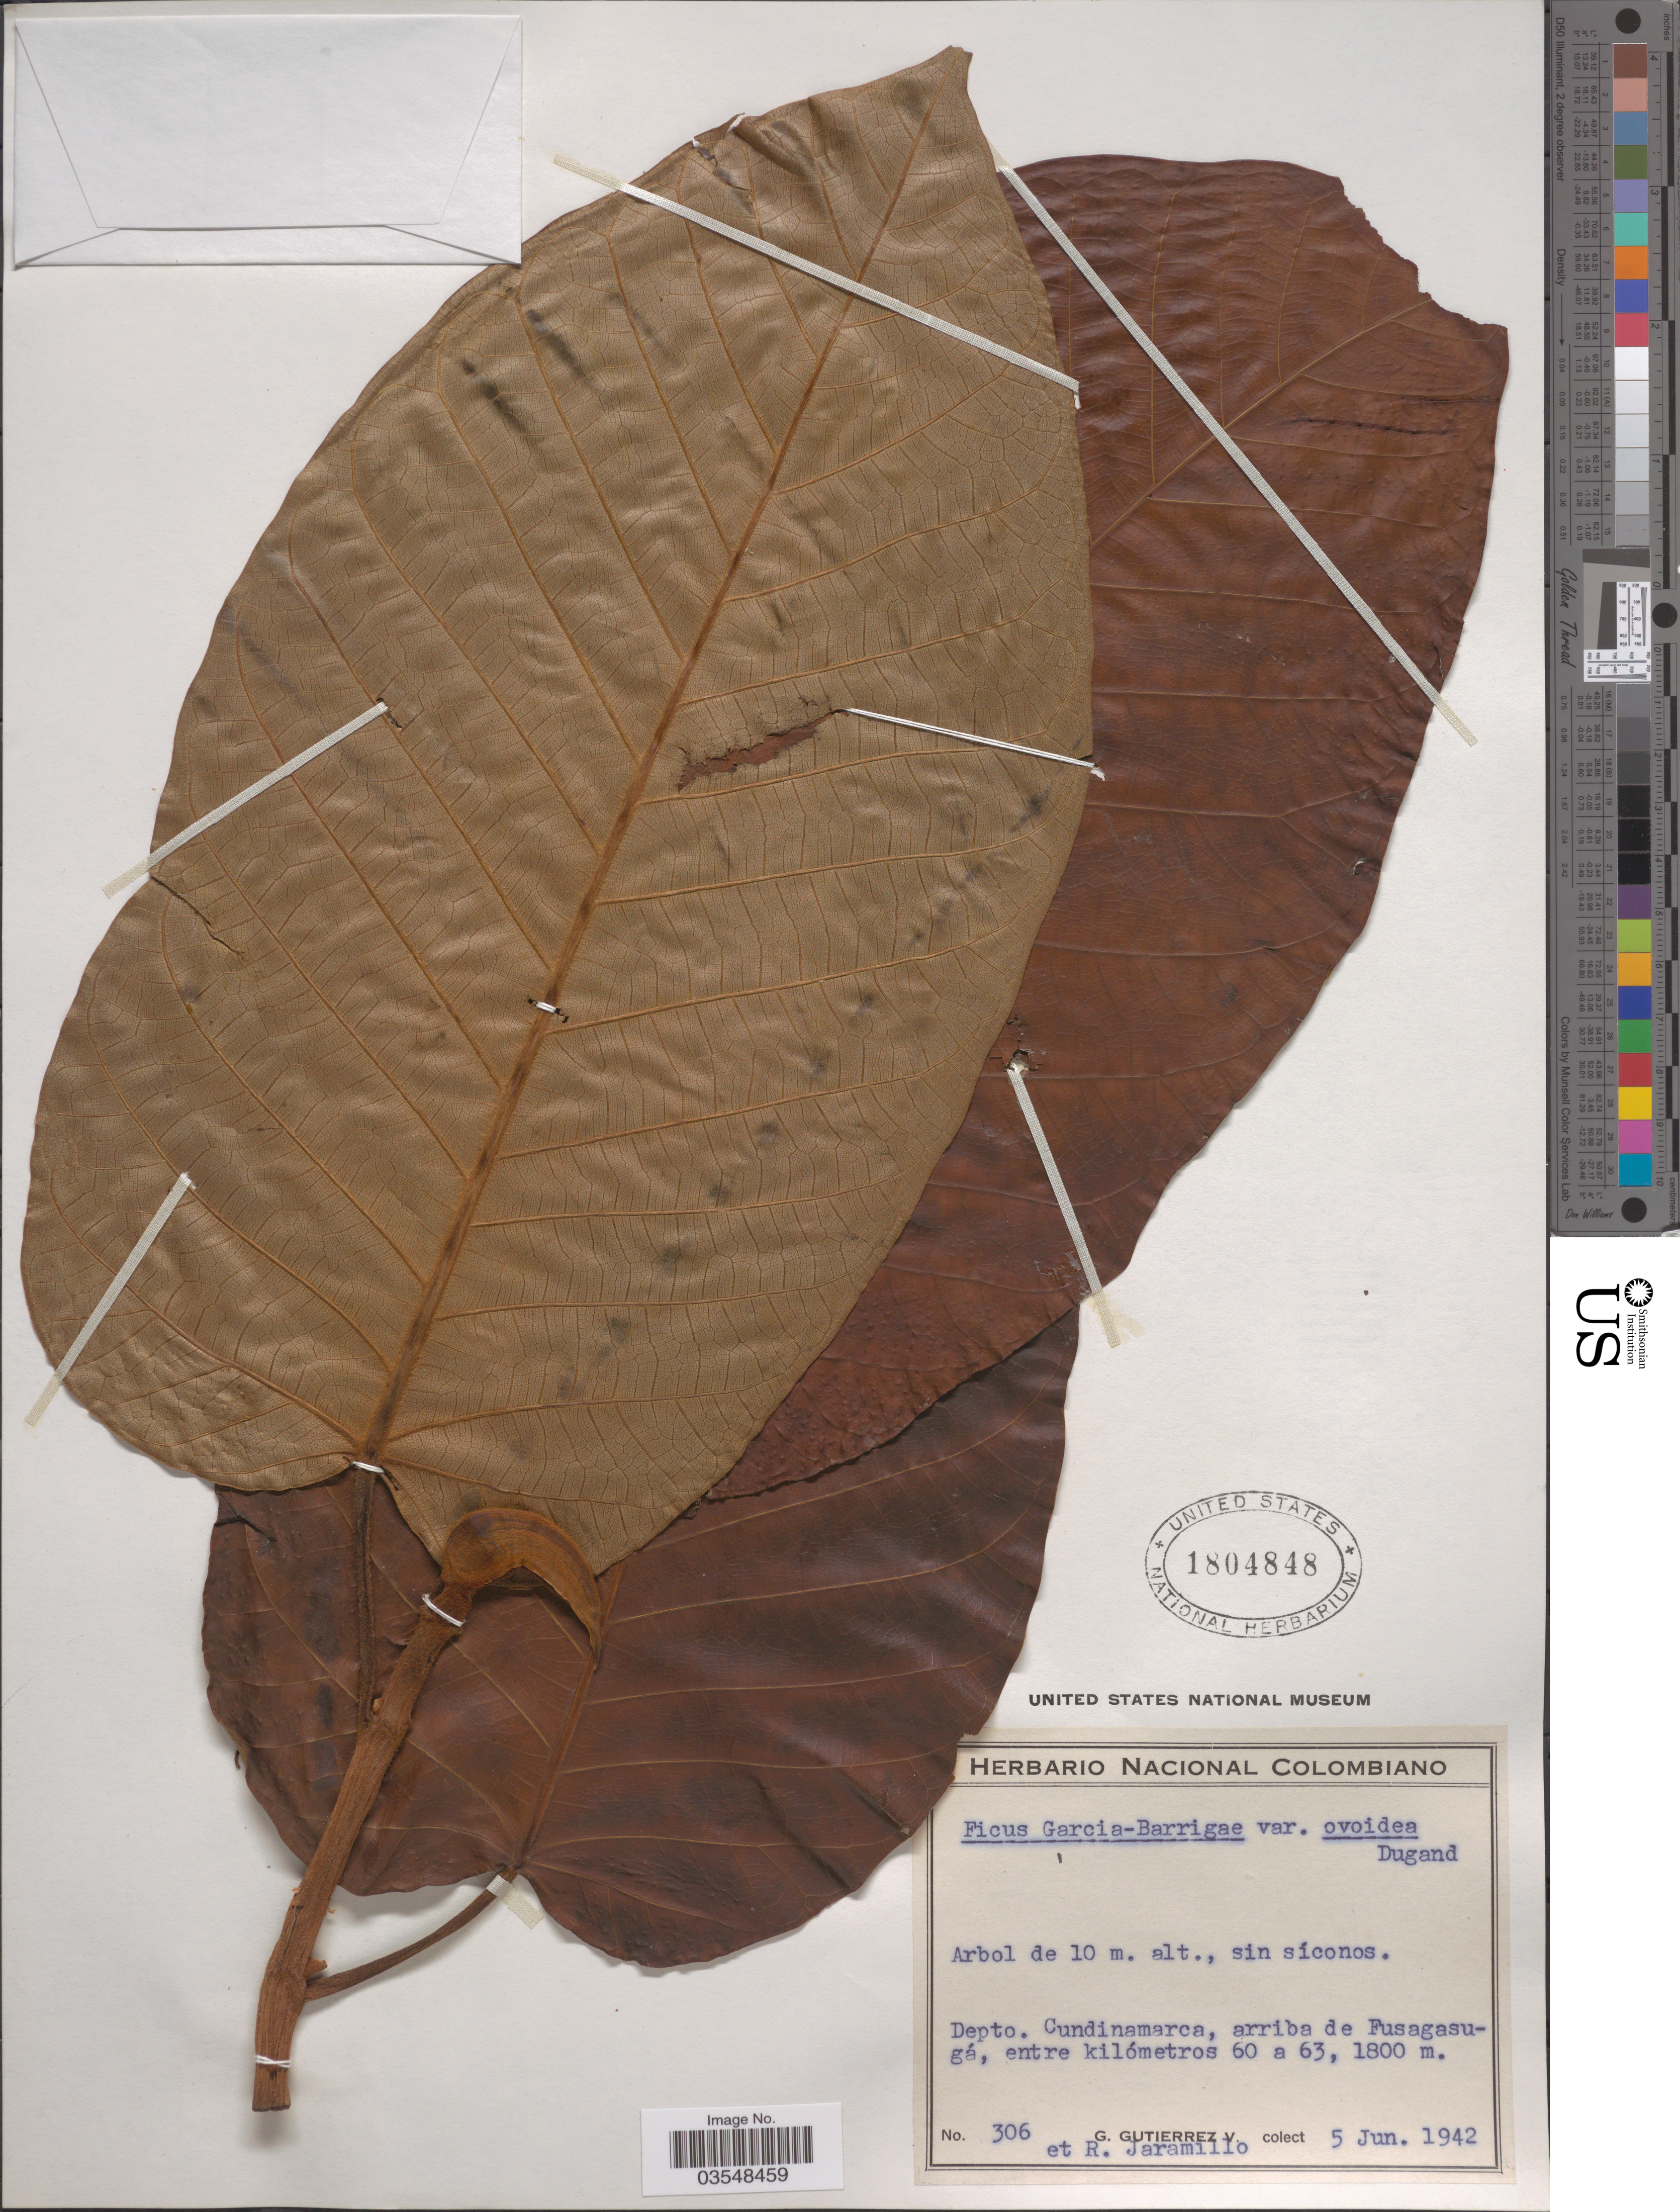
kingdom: Plantae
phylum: Tracheophyta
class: Magnoliopsida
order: Rosales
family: Moraceae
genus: Ficus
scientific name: Ficus garcia-barrigae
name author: Dugand G.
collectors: G. Gutiérrez V. & R. Jaramillo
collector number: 306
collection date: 1942-06-05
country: Colombia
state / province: Cundinamarca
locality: Depto. de Cundinamarca, arriba de Fusagasugá, entre kilómetros 60 a 63.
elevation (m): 1800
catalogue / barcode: US 1804848